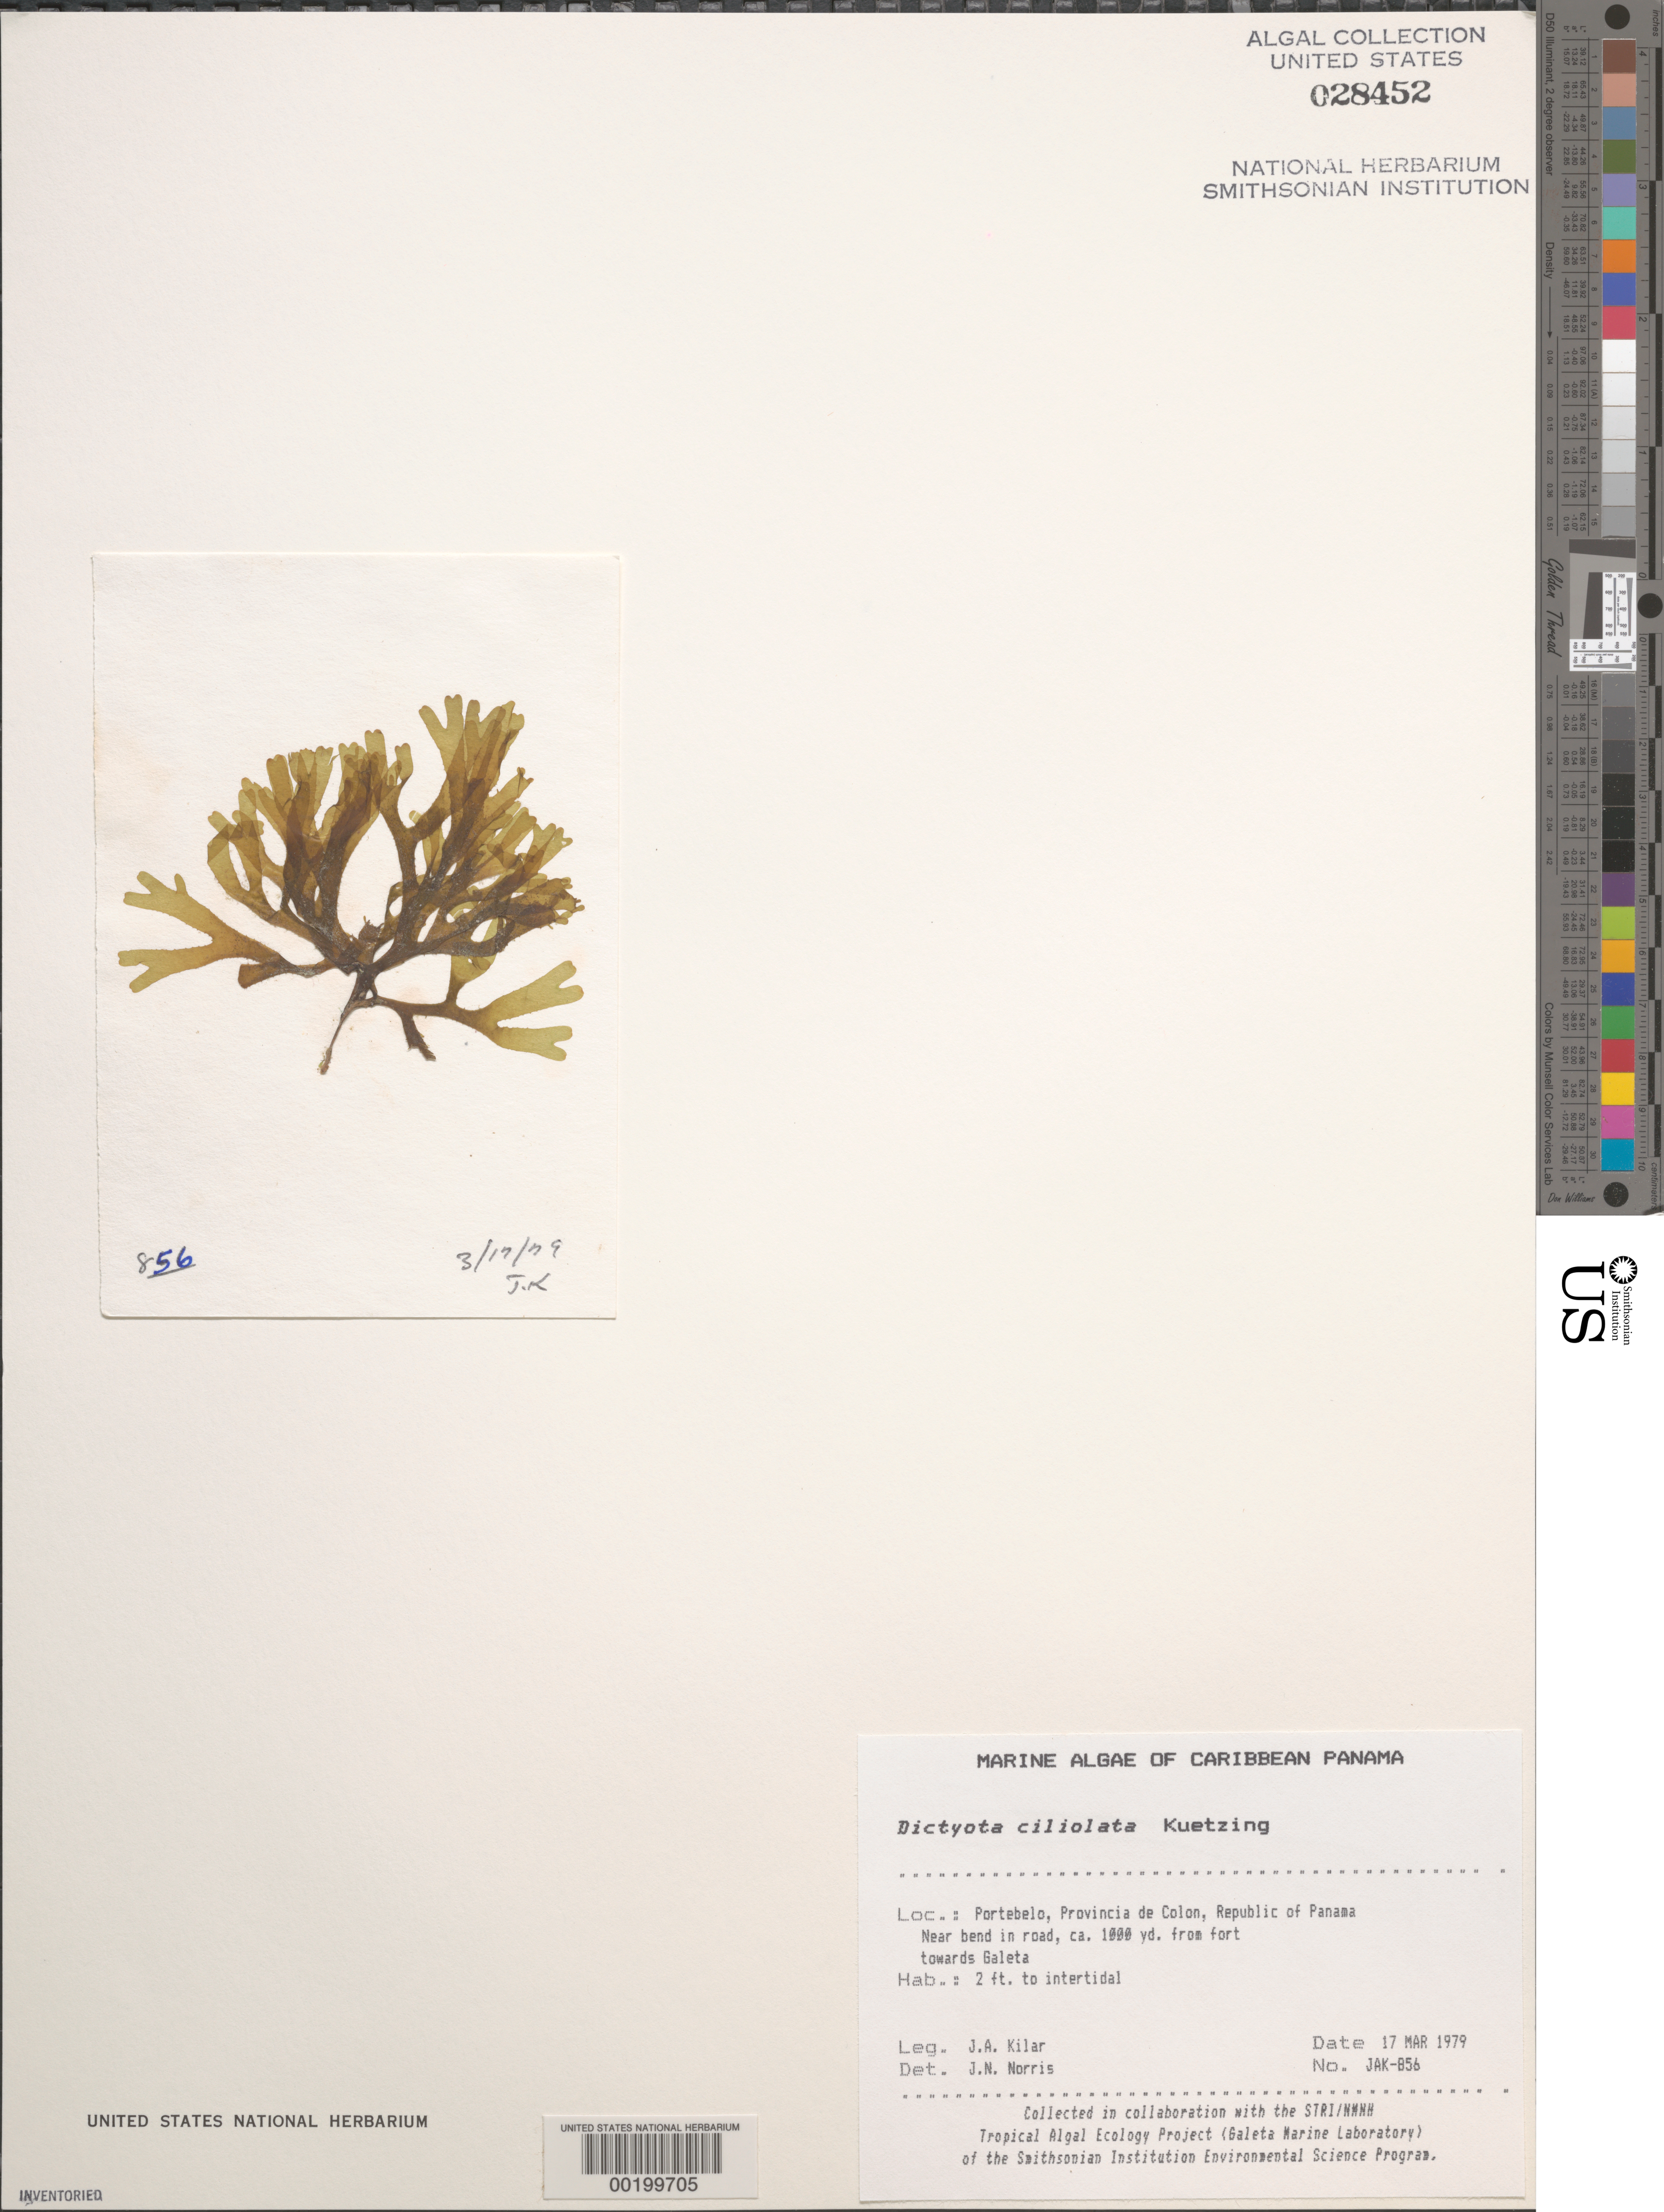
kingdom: Chromista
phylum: Ochrophyta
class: Phaeophyceae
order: Dictyotales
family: Dictyotaceae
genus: Dictyota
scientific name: Dictyota ciliolata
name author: Sond. ex Kütz.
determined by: Norris, James N.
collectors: J. A. Kilar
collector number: JAK-856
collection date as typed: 17 Mar 1979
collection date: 1979-03-17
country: Panama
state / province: Colón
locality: Portebelo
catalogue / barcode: US 28452